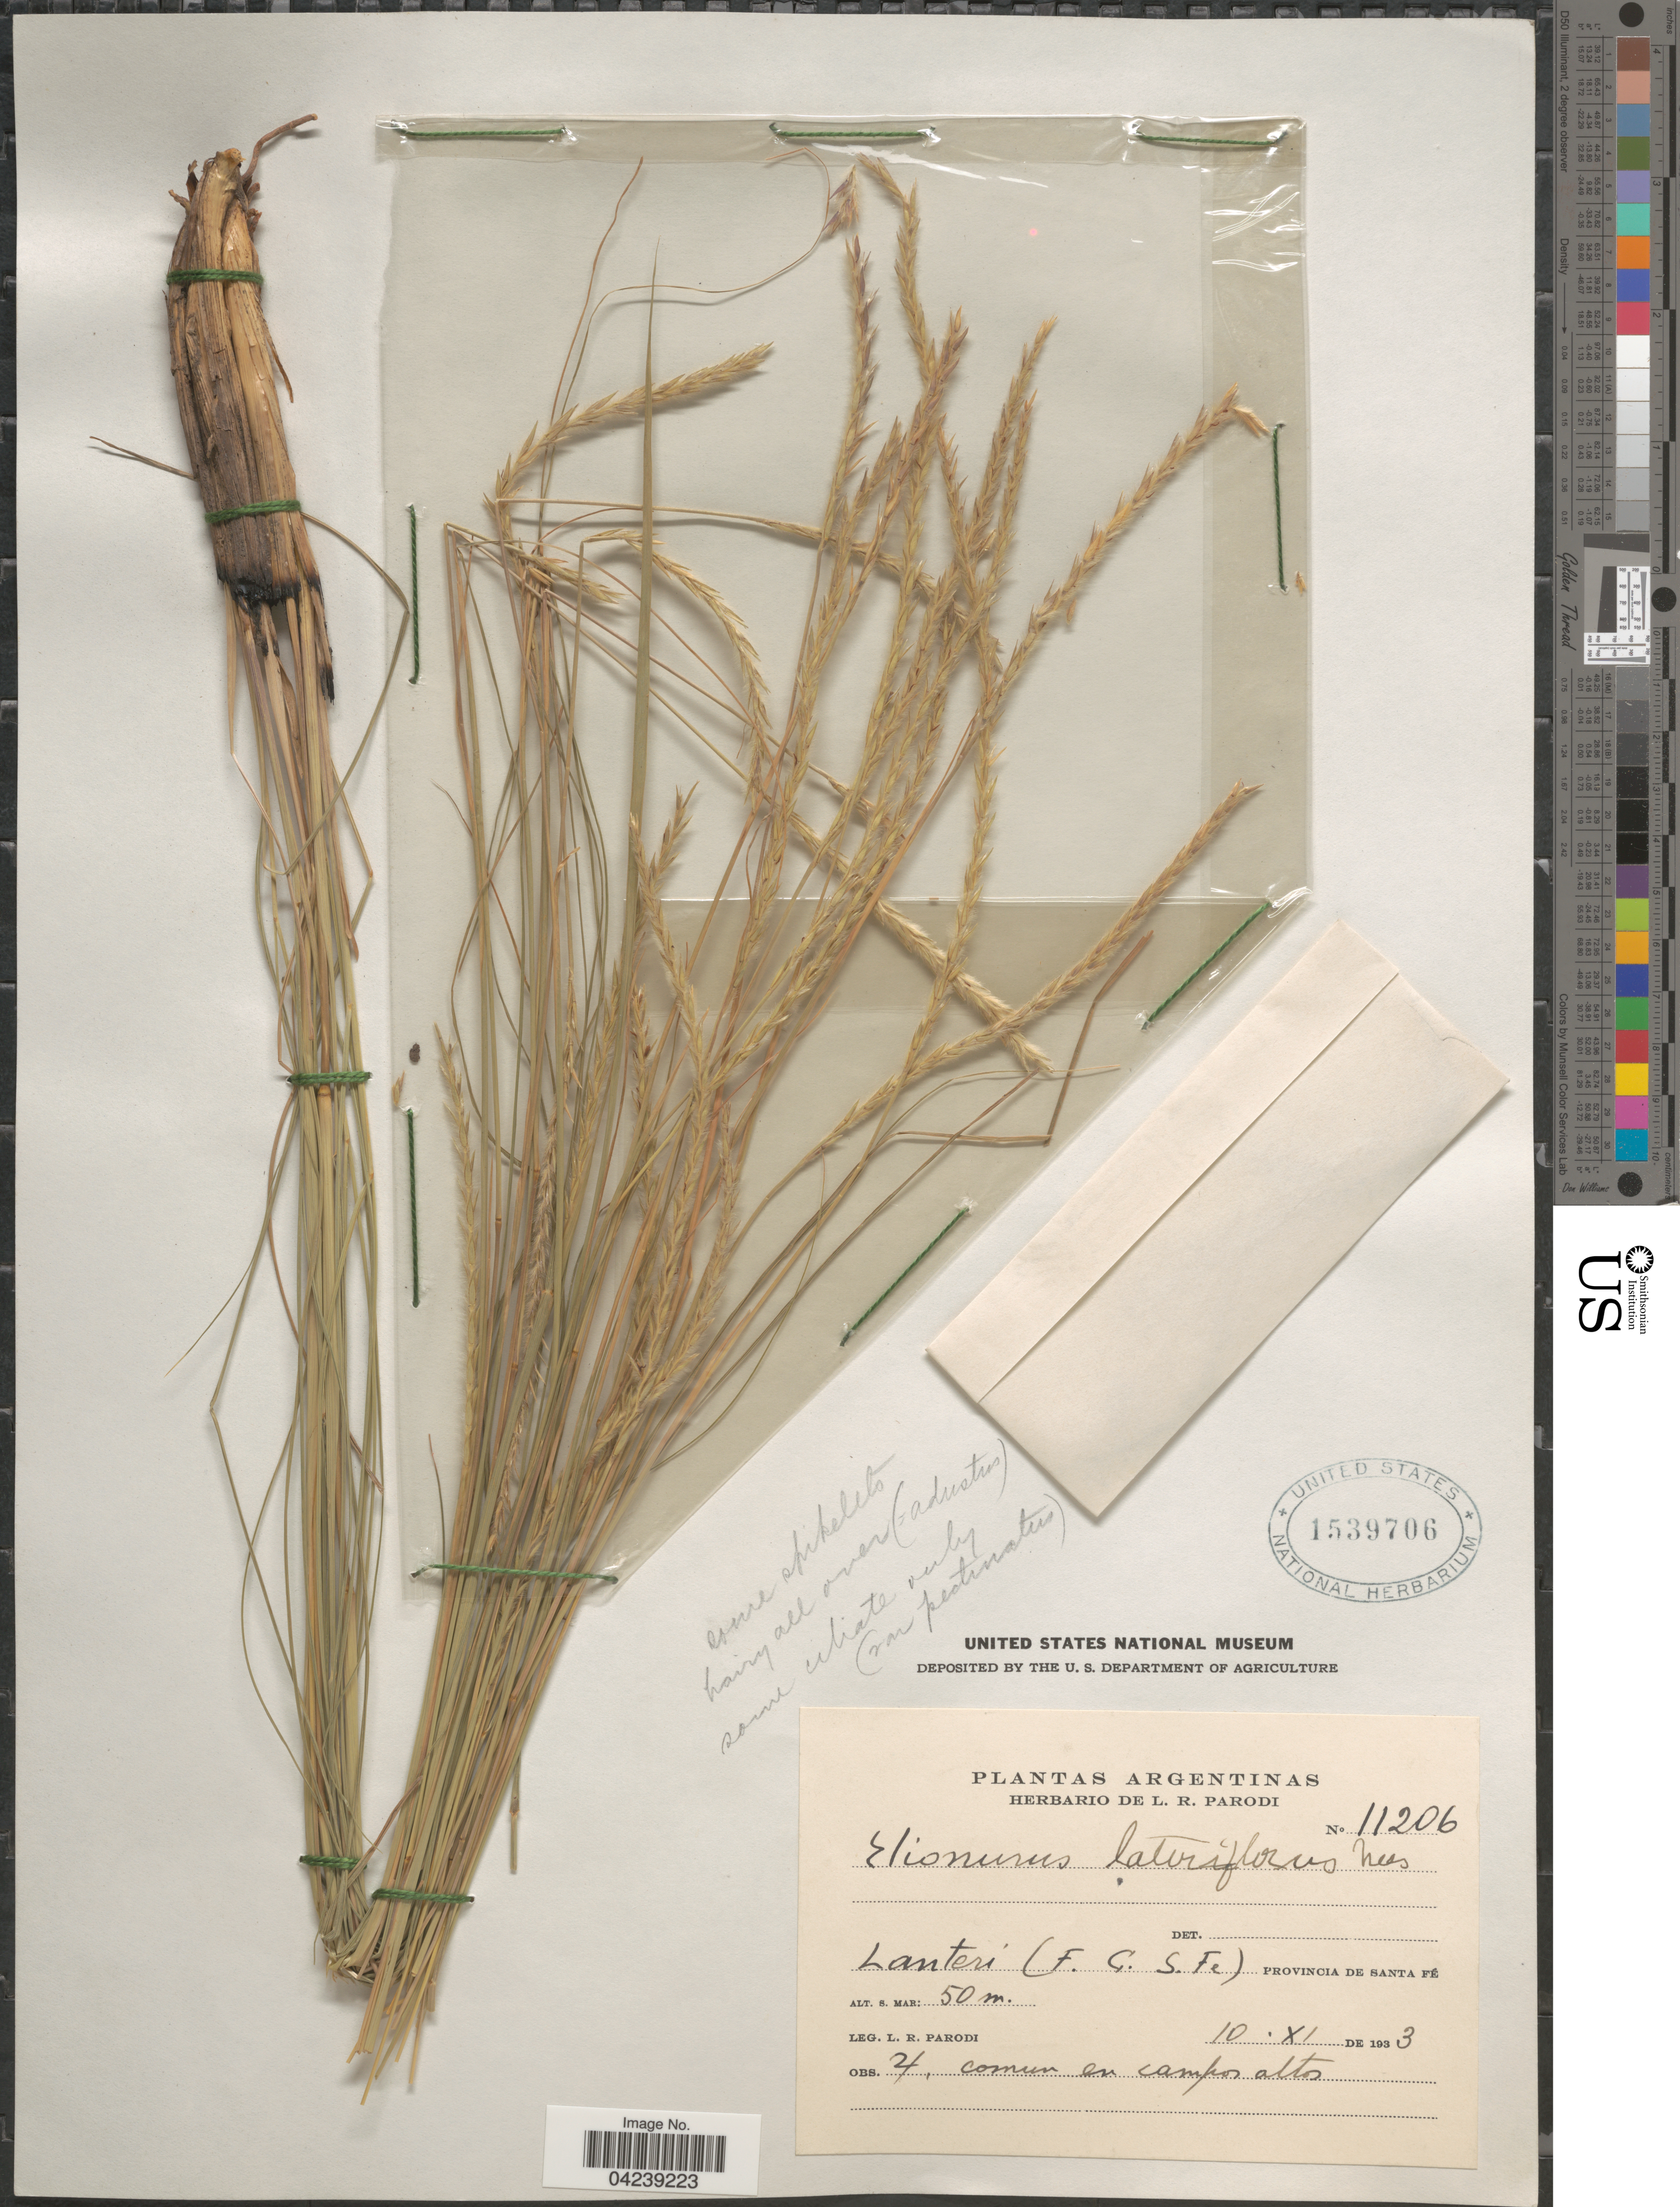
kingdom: Plantae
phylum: Tracheophyta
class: Liliopsida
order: Poales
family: Poaceae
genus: Elionurus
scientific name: Elionurus muticus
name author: (Spreng.) Kuntze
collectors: L. R. Parodi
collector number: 11206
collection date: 1933-11-10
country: Argentina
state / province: Santa Fe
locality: Lanteri (F. C. S. Fe).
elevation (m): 50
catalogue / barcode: US 1539706